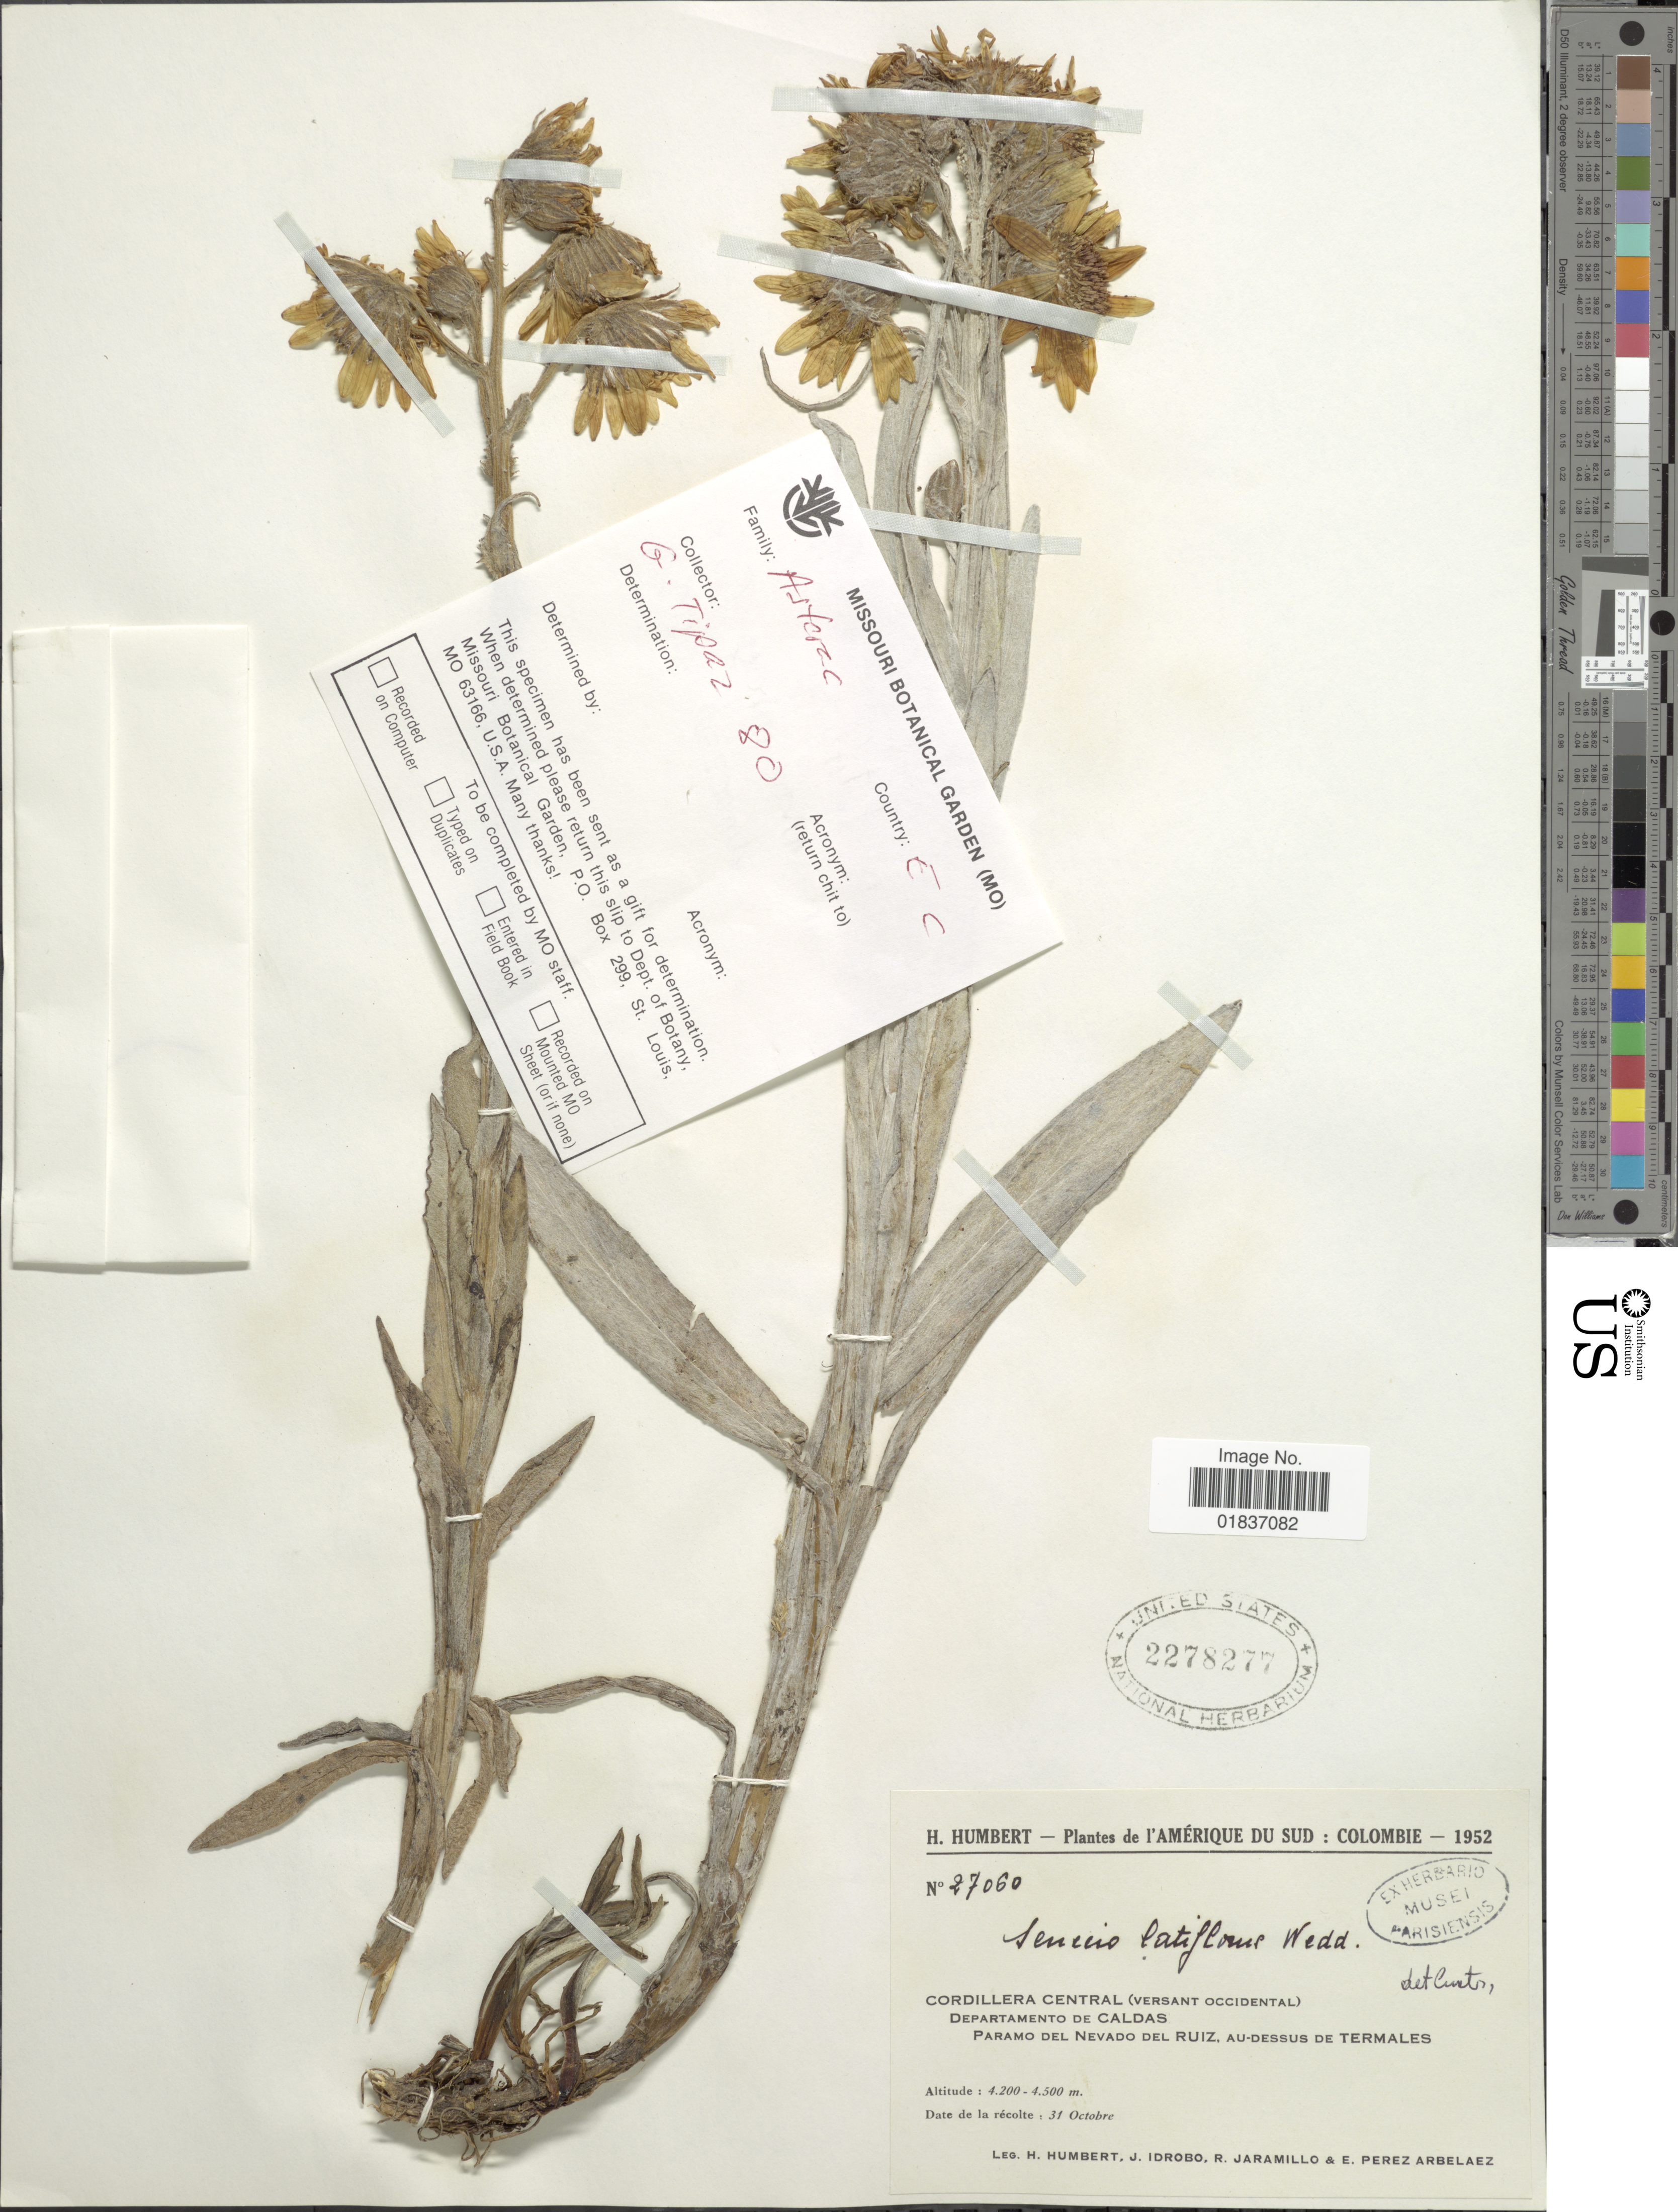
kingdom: Plantae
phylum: Tracheophyta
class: Magnoliopsida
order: Asterales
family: Asteraceae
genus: Senecio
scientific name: Senecio latiflorus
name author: Wedd.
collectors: H. Humbert, J. M. Idrobo, R. Jaramillo M. & E. Pérez Arbeláez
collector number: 27060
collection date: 1952-10-31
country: Colombia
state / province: Caldas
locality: Cordillera Central (versant occidental). Departamento de Caldas. Paramo del Nevado del Ruiz, au-dessus de Termale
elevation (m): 4200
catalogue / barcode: US 2278277